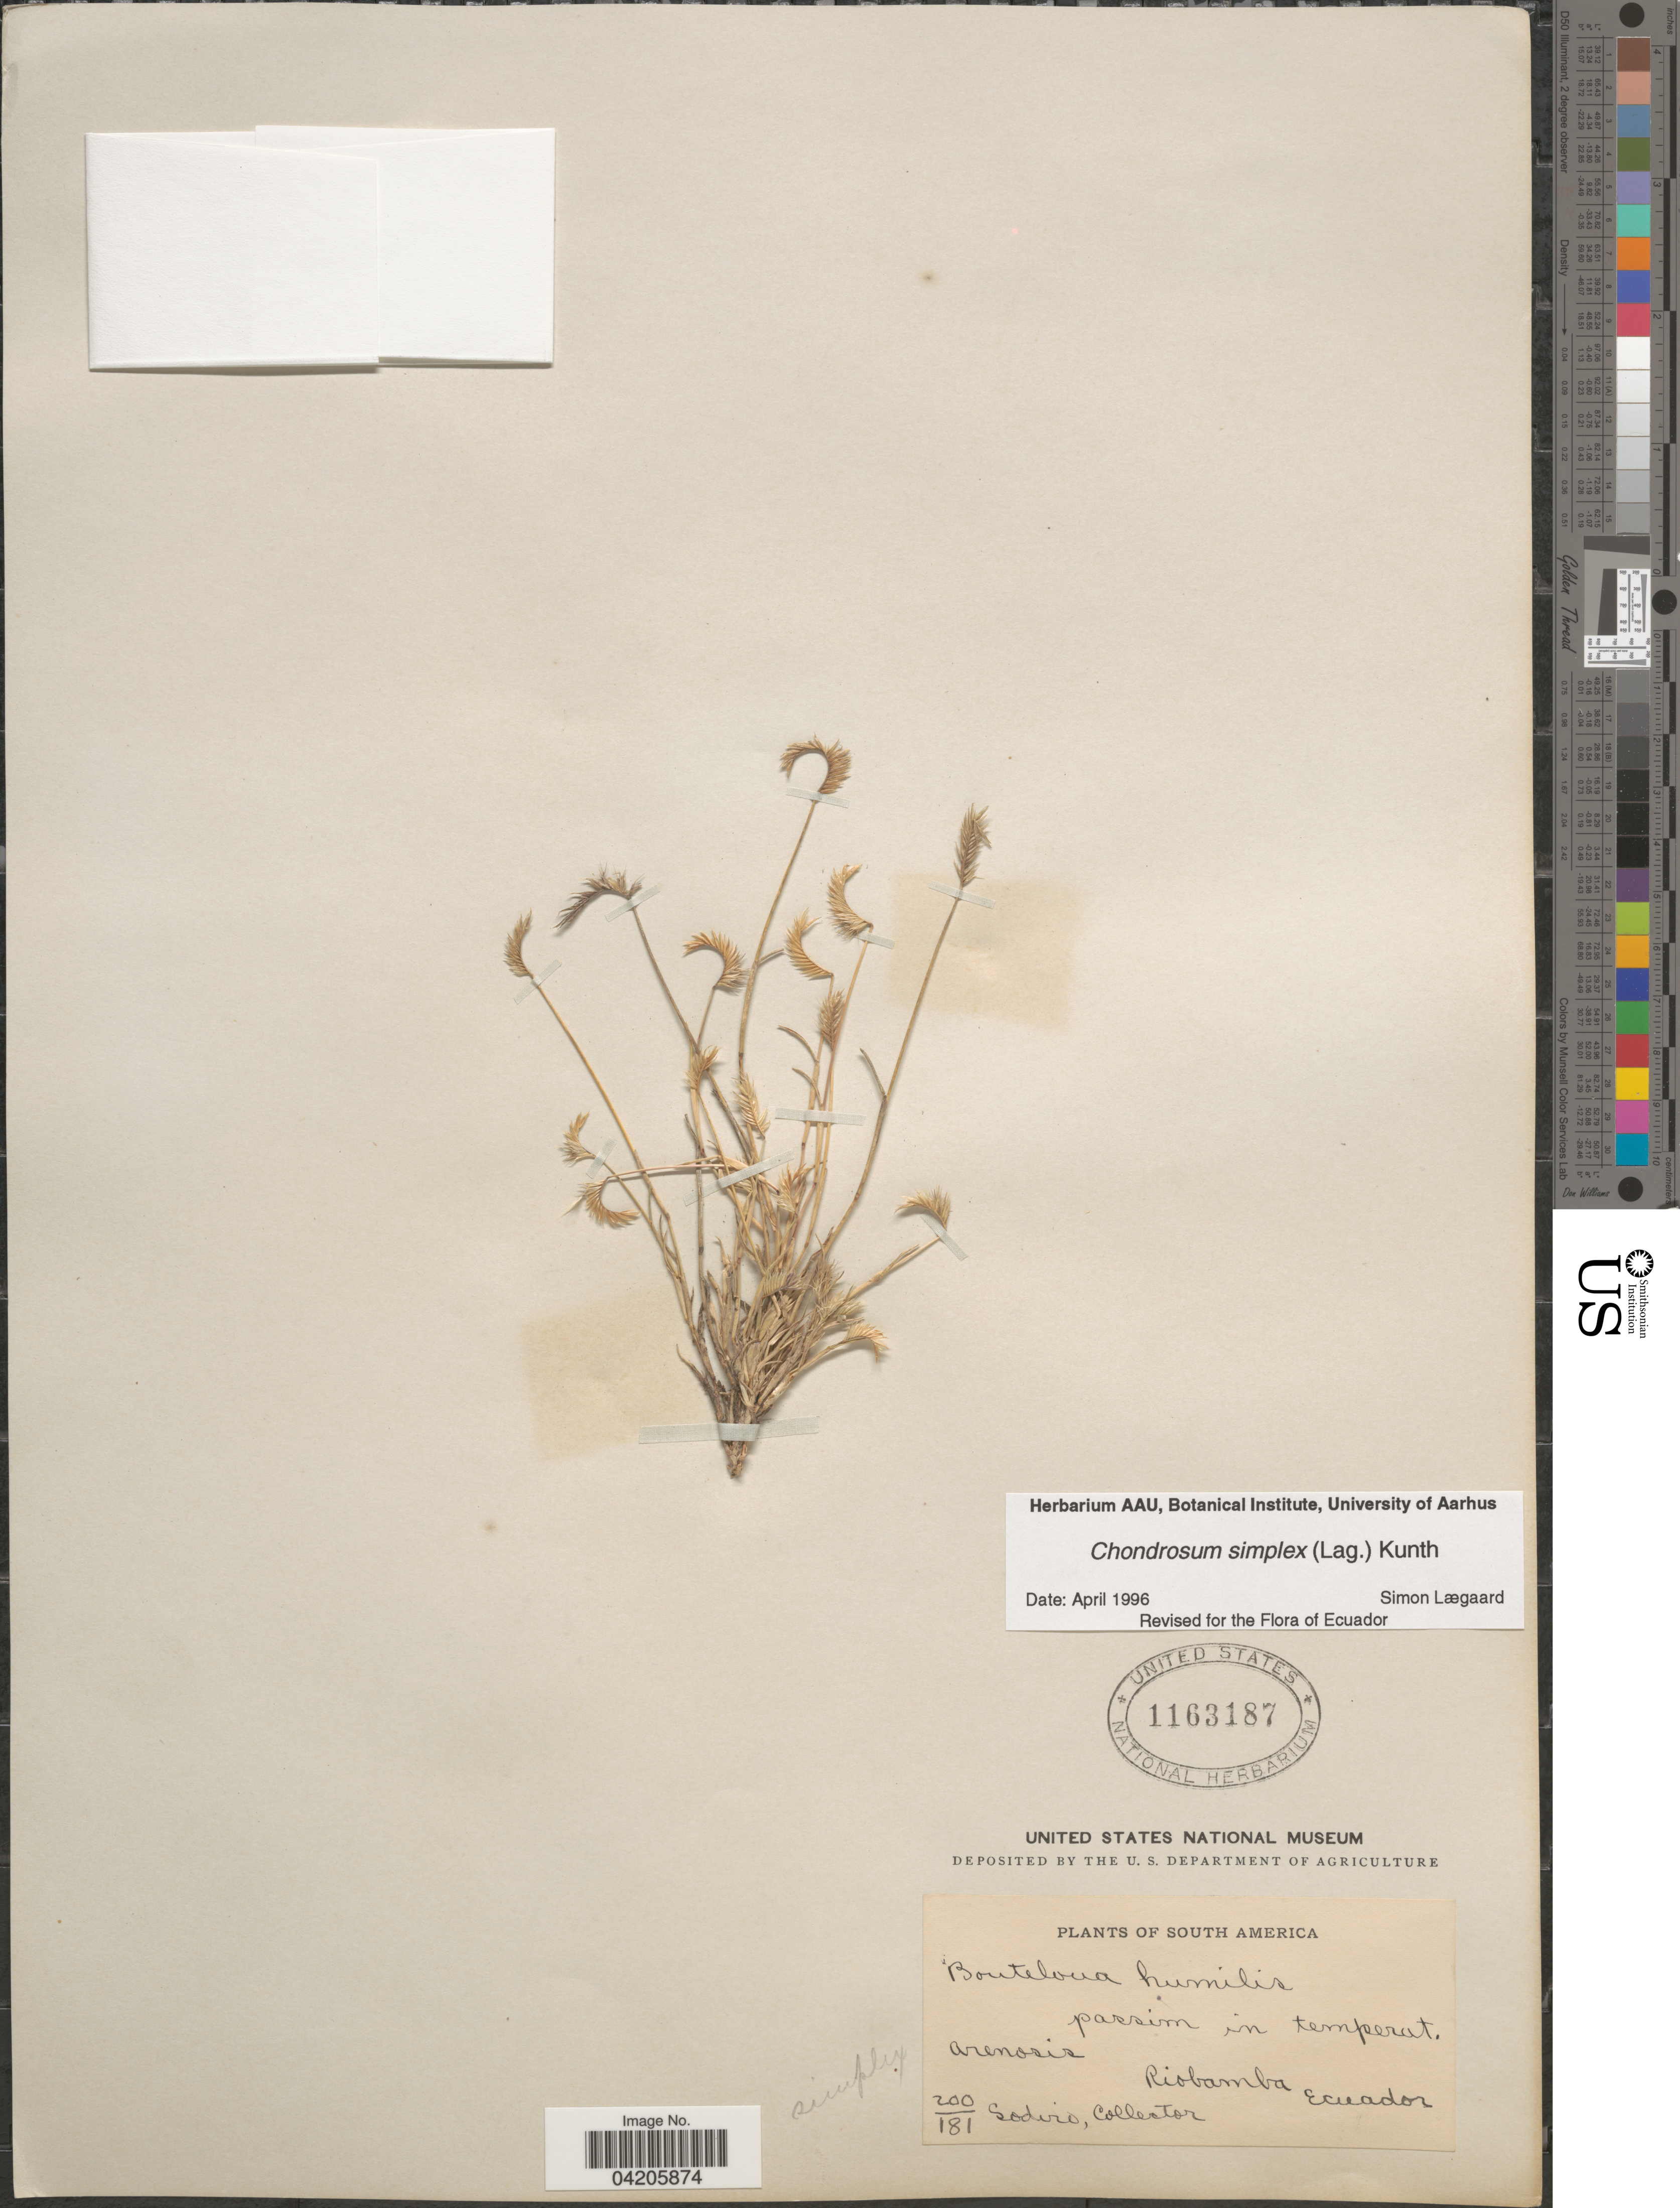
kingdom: Plantae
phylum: Tracheophyta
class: Liliopsida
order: Poales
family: Poaceae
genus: Bouteloua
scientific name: Bouteloua simplex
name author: Lag.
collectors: Sodiro, --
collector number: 200/181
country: Ecuador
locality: Riobamba.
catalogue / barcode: US 1163187